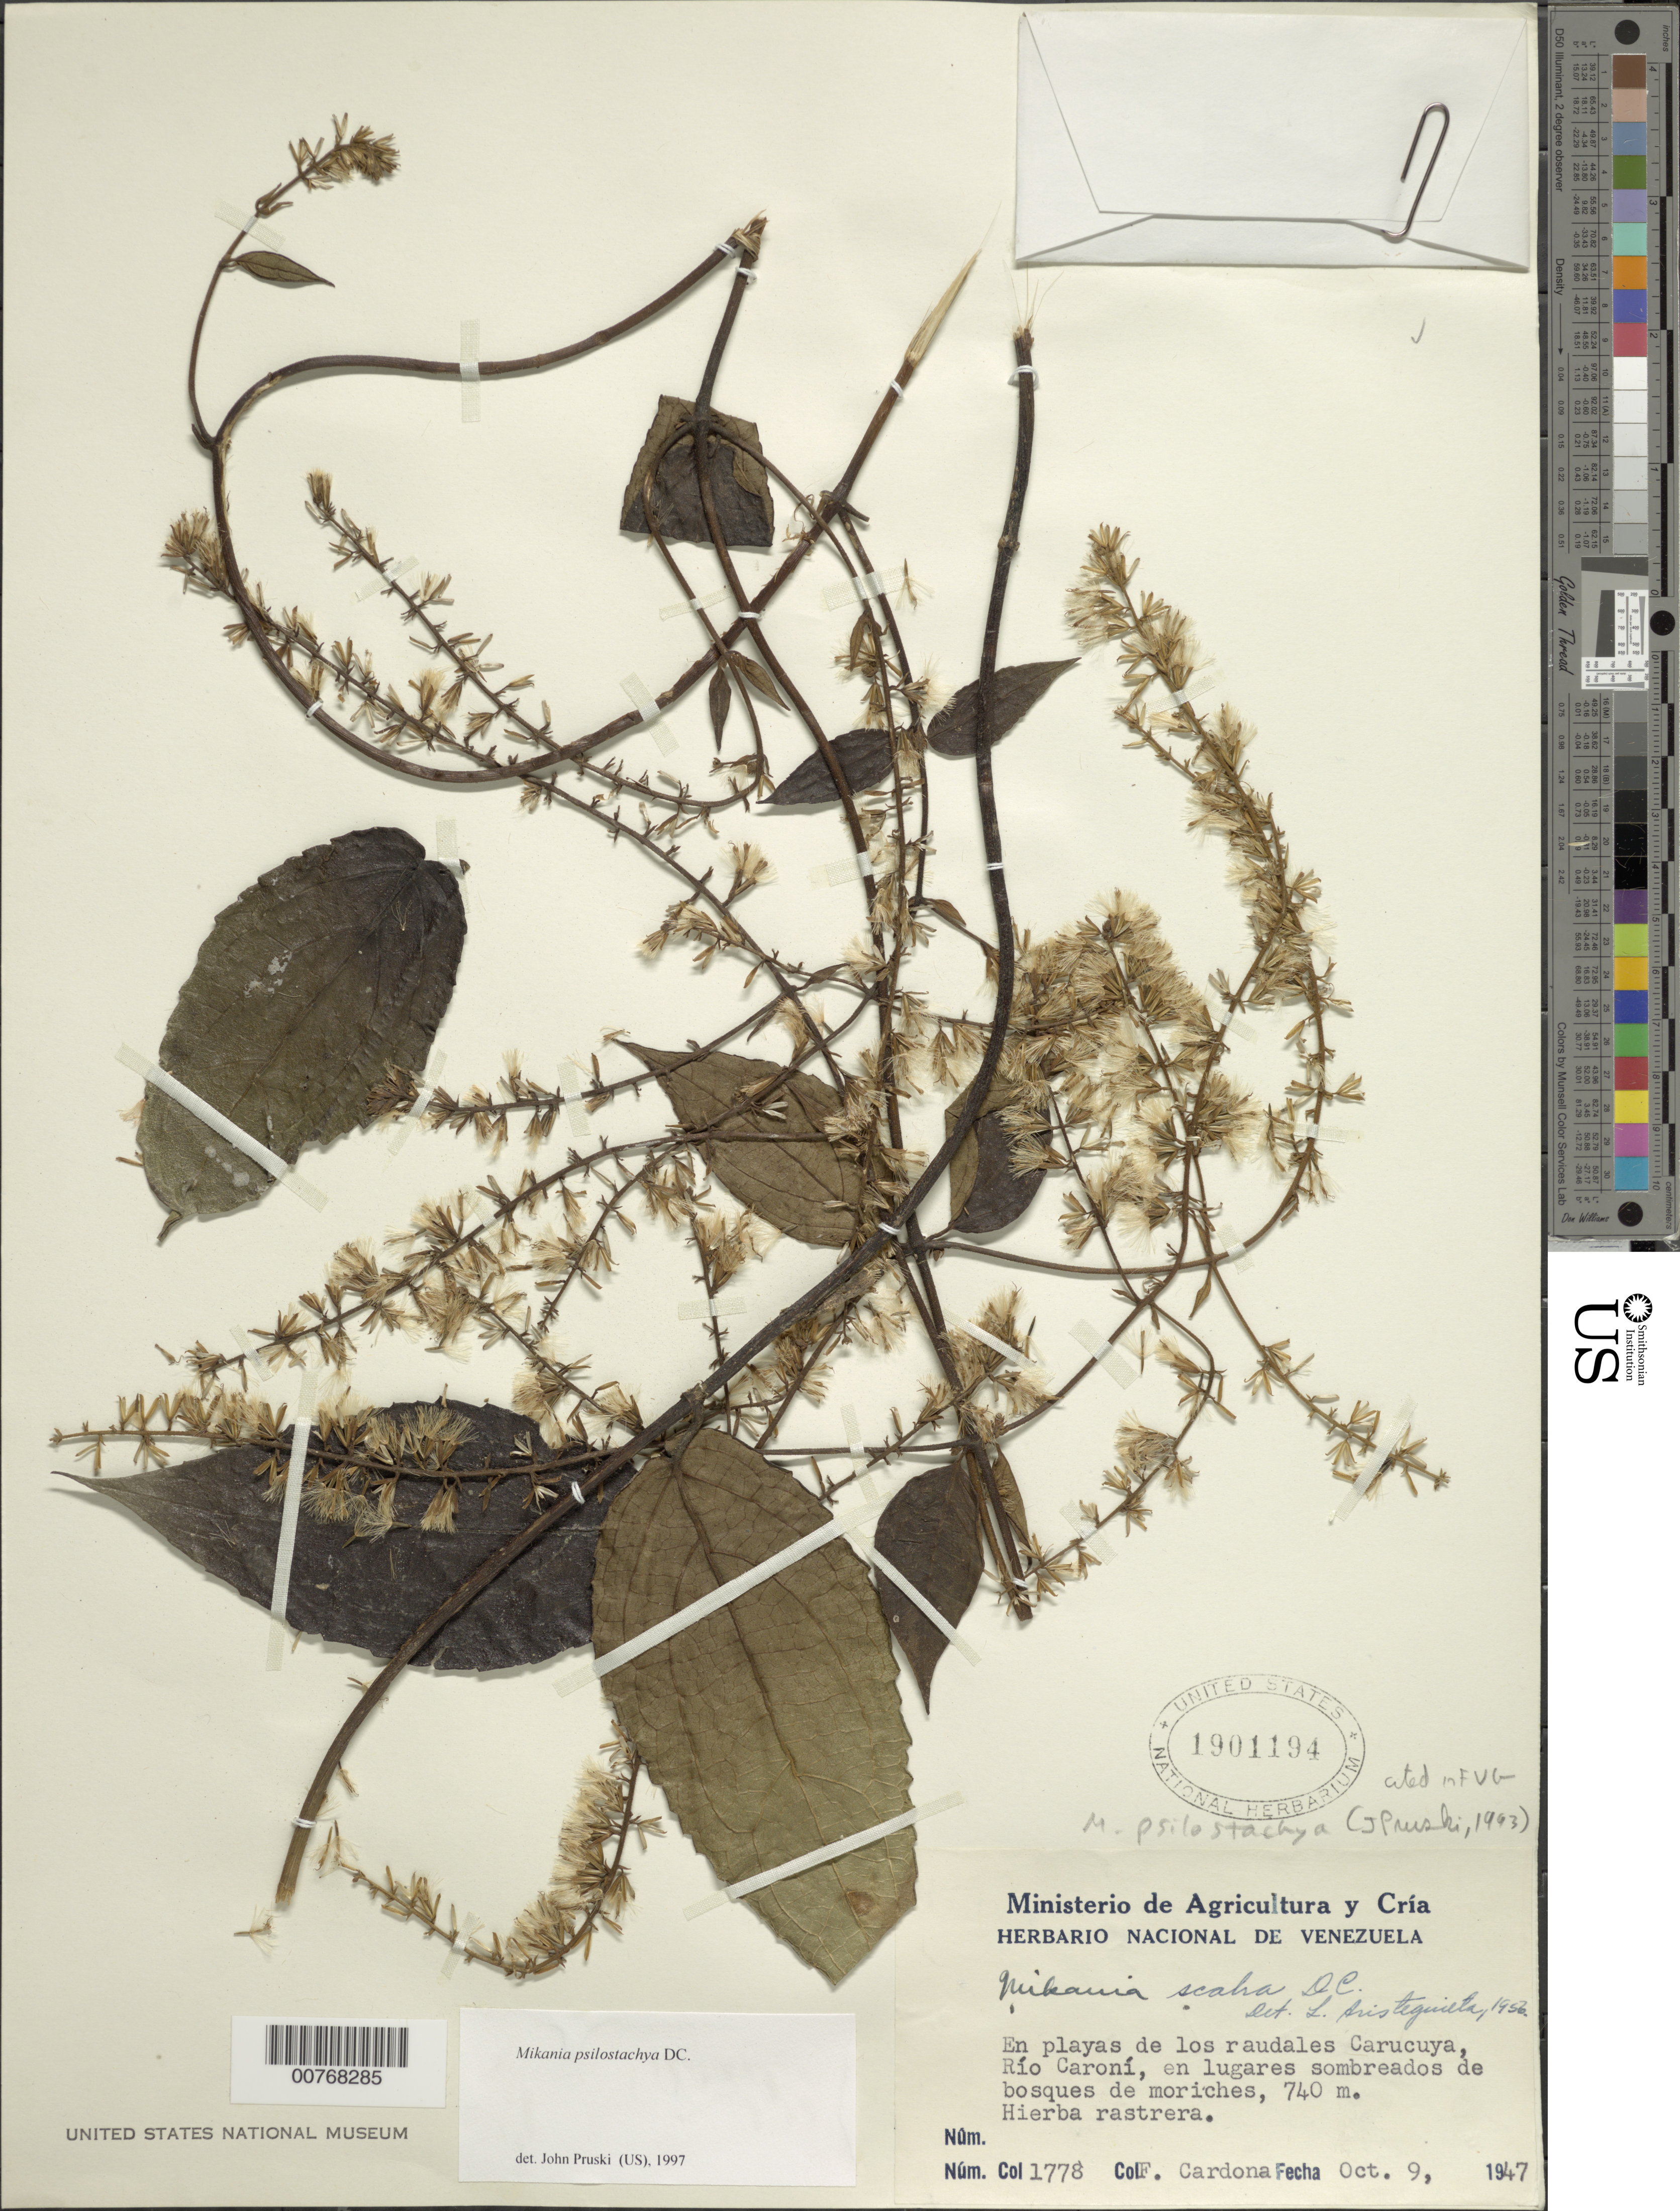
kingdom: Plantae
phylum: Tracheophyta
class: Magnoliopsida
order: Asterales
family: Asteraceae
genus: Mikania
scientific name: Mikania psilostachya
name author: DC.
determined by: Aristeguieta, L.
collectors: F. Cardona Puig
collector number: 1778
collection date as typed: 9-Oct-47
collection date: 1947-10-09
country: Venezuela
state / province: Bolívar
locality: Río Caroní, Carucuya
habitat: Playas de los raudales, en lugares sombreados de bosques de moriches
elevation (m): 740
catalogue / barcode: US 1901194